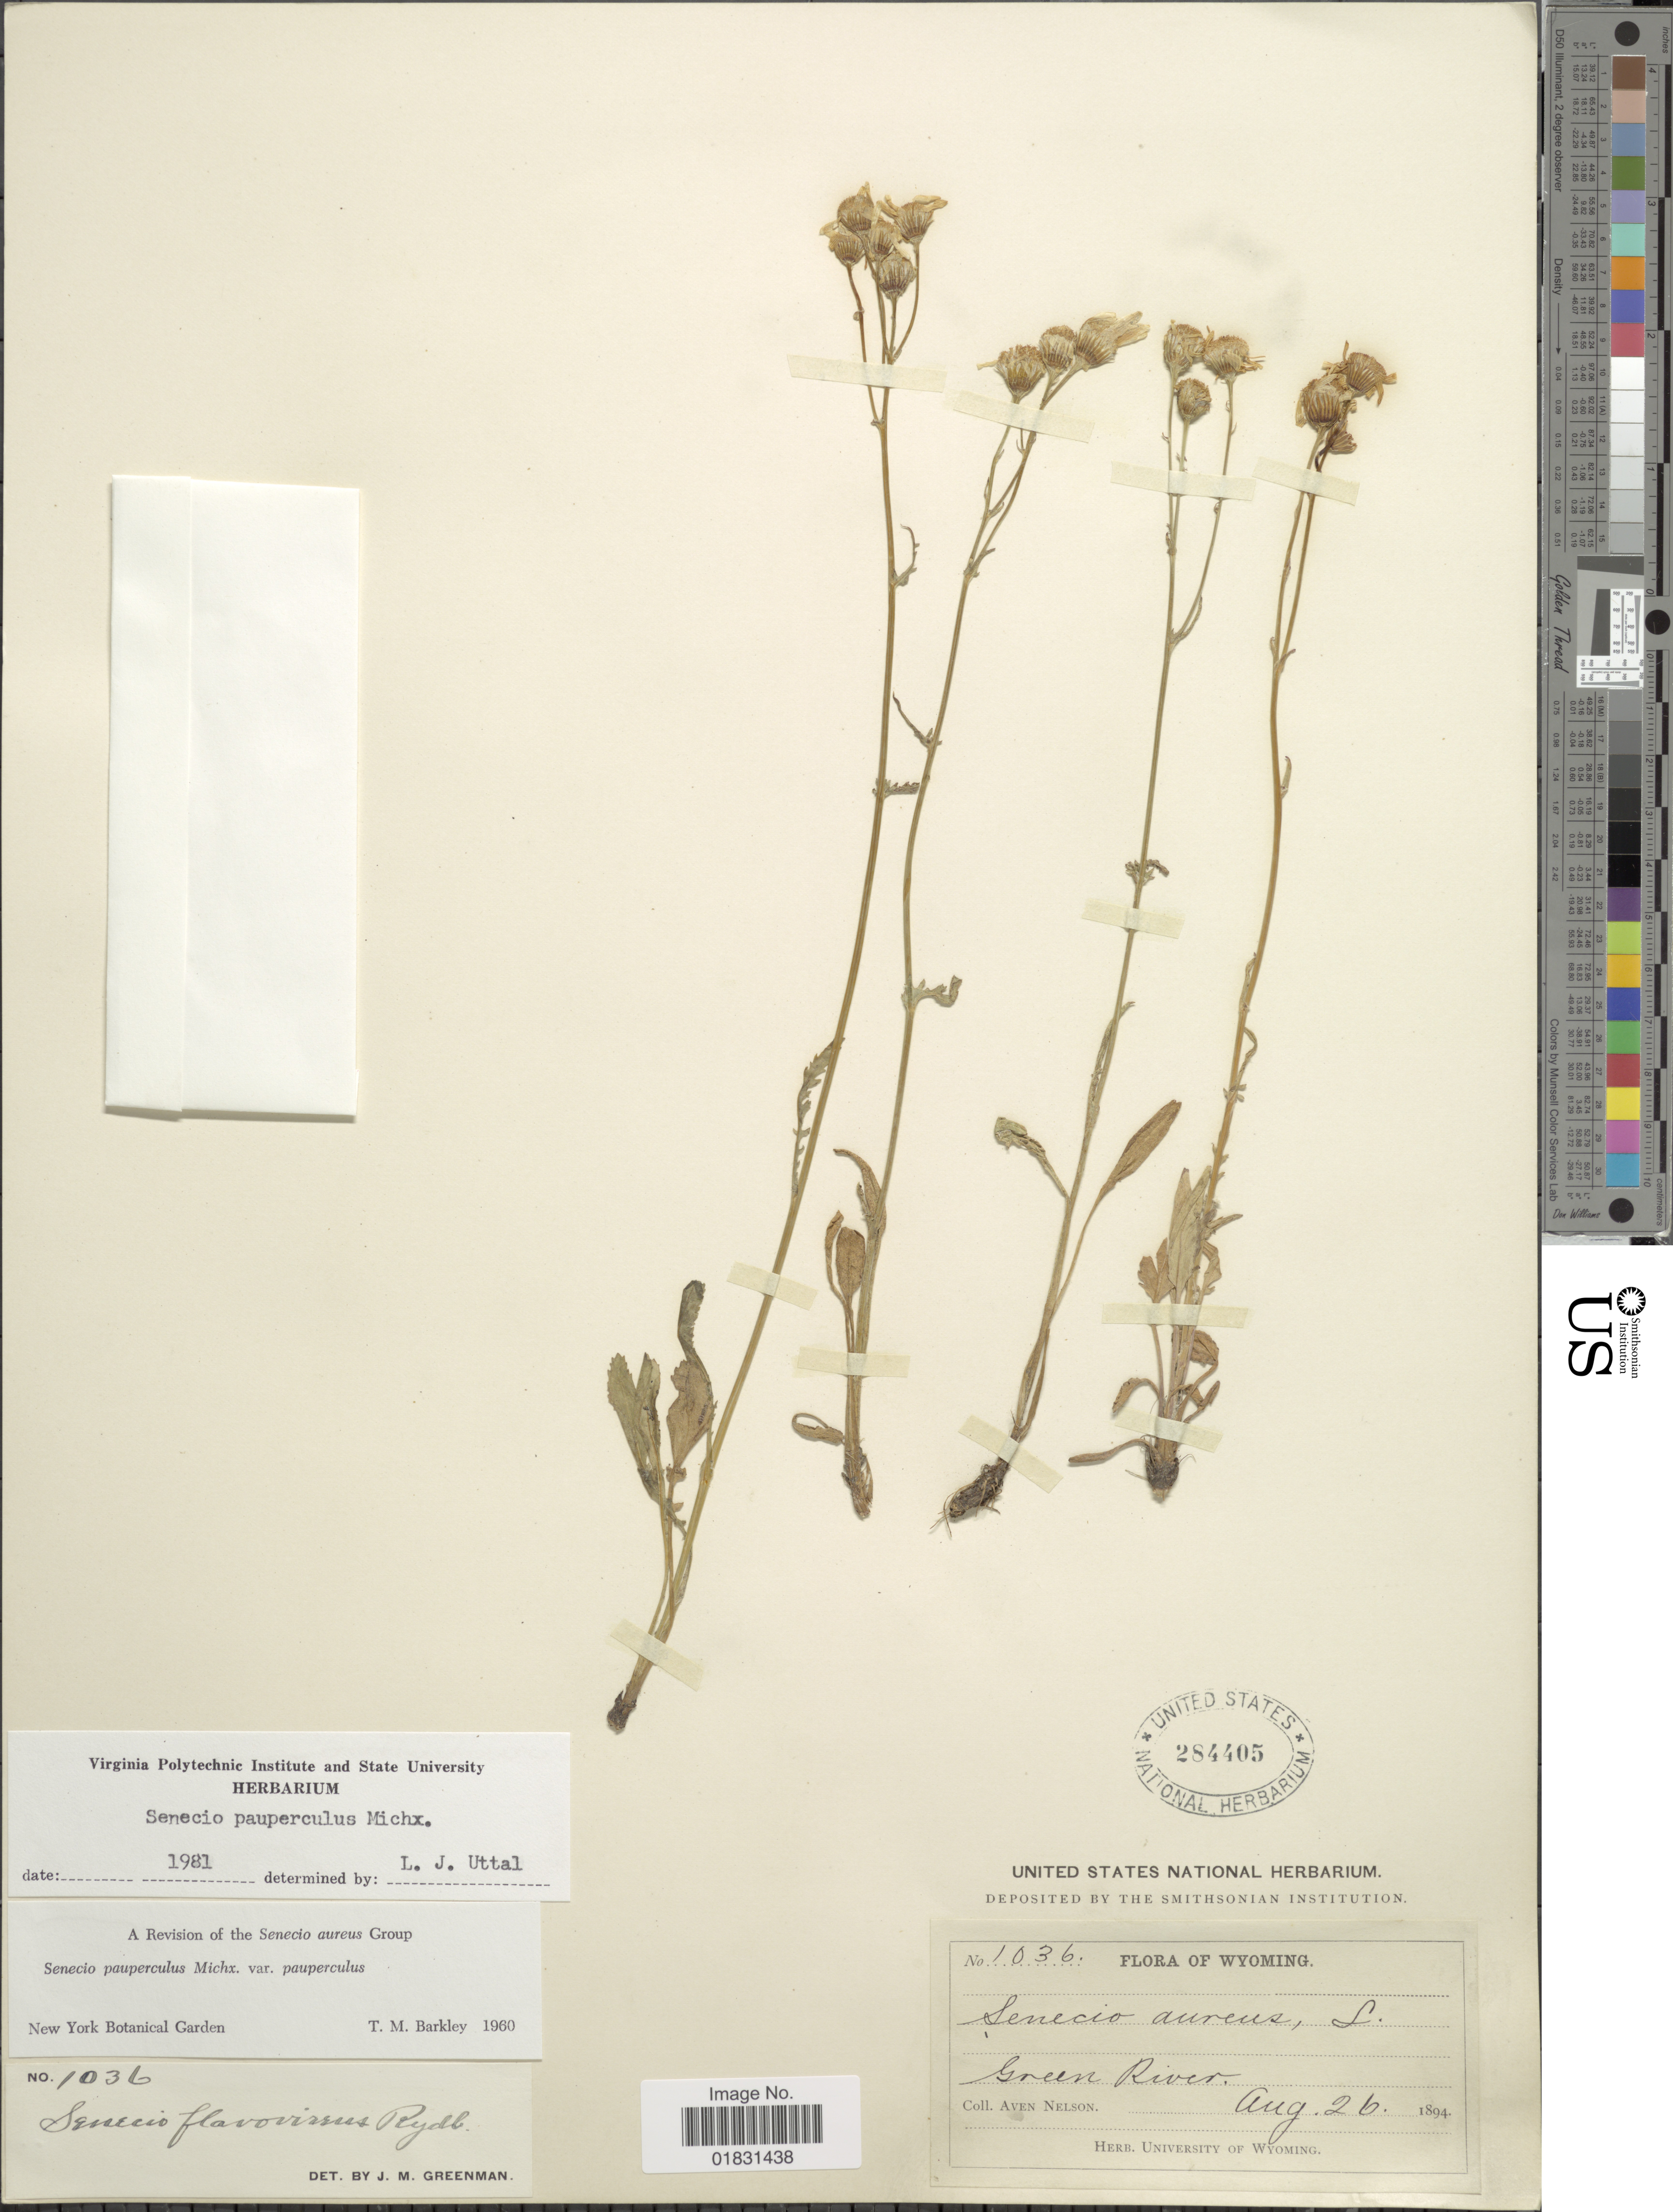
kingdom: Plantae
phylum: Tracheophyta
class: Magnoliopsida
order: Asterales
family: Asteraceae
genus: Packera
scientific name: Packera paupercula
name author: (Michx.) Á. Löve & D. Löve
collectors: A. Nelson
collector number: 1036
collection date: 1894-08-26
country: United States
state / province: Wyoming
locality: Green River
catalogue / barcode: US 284405